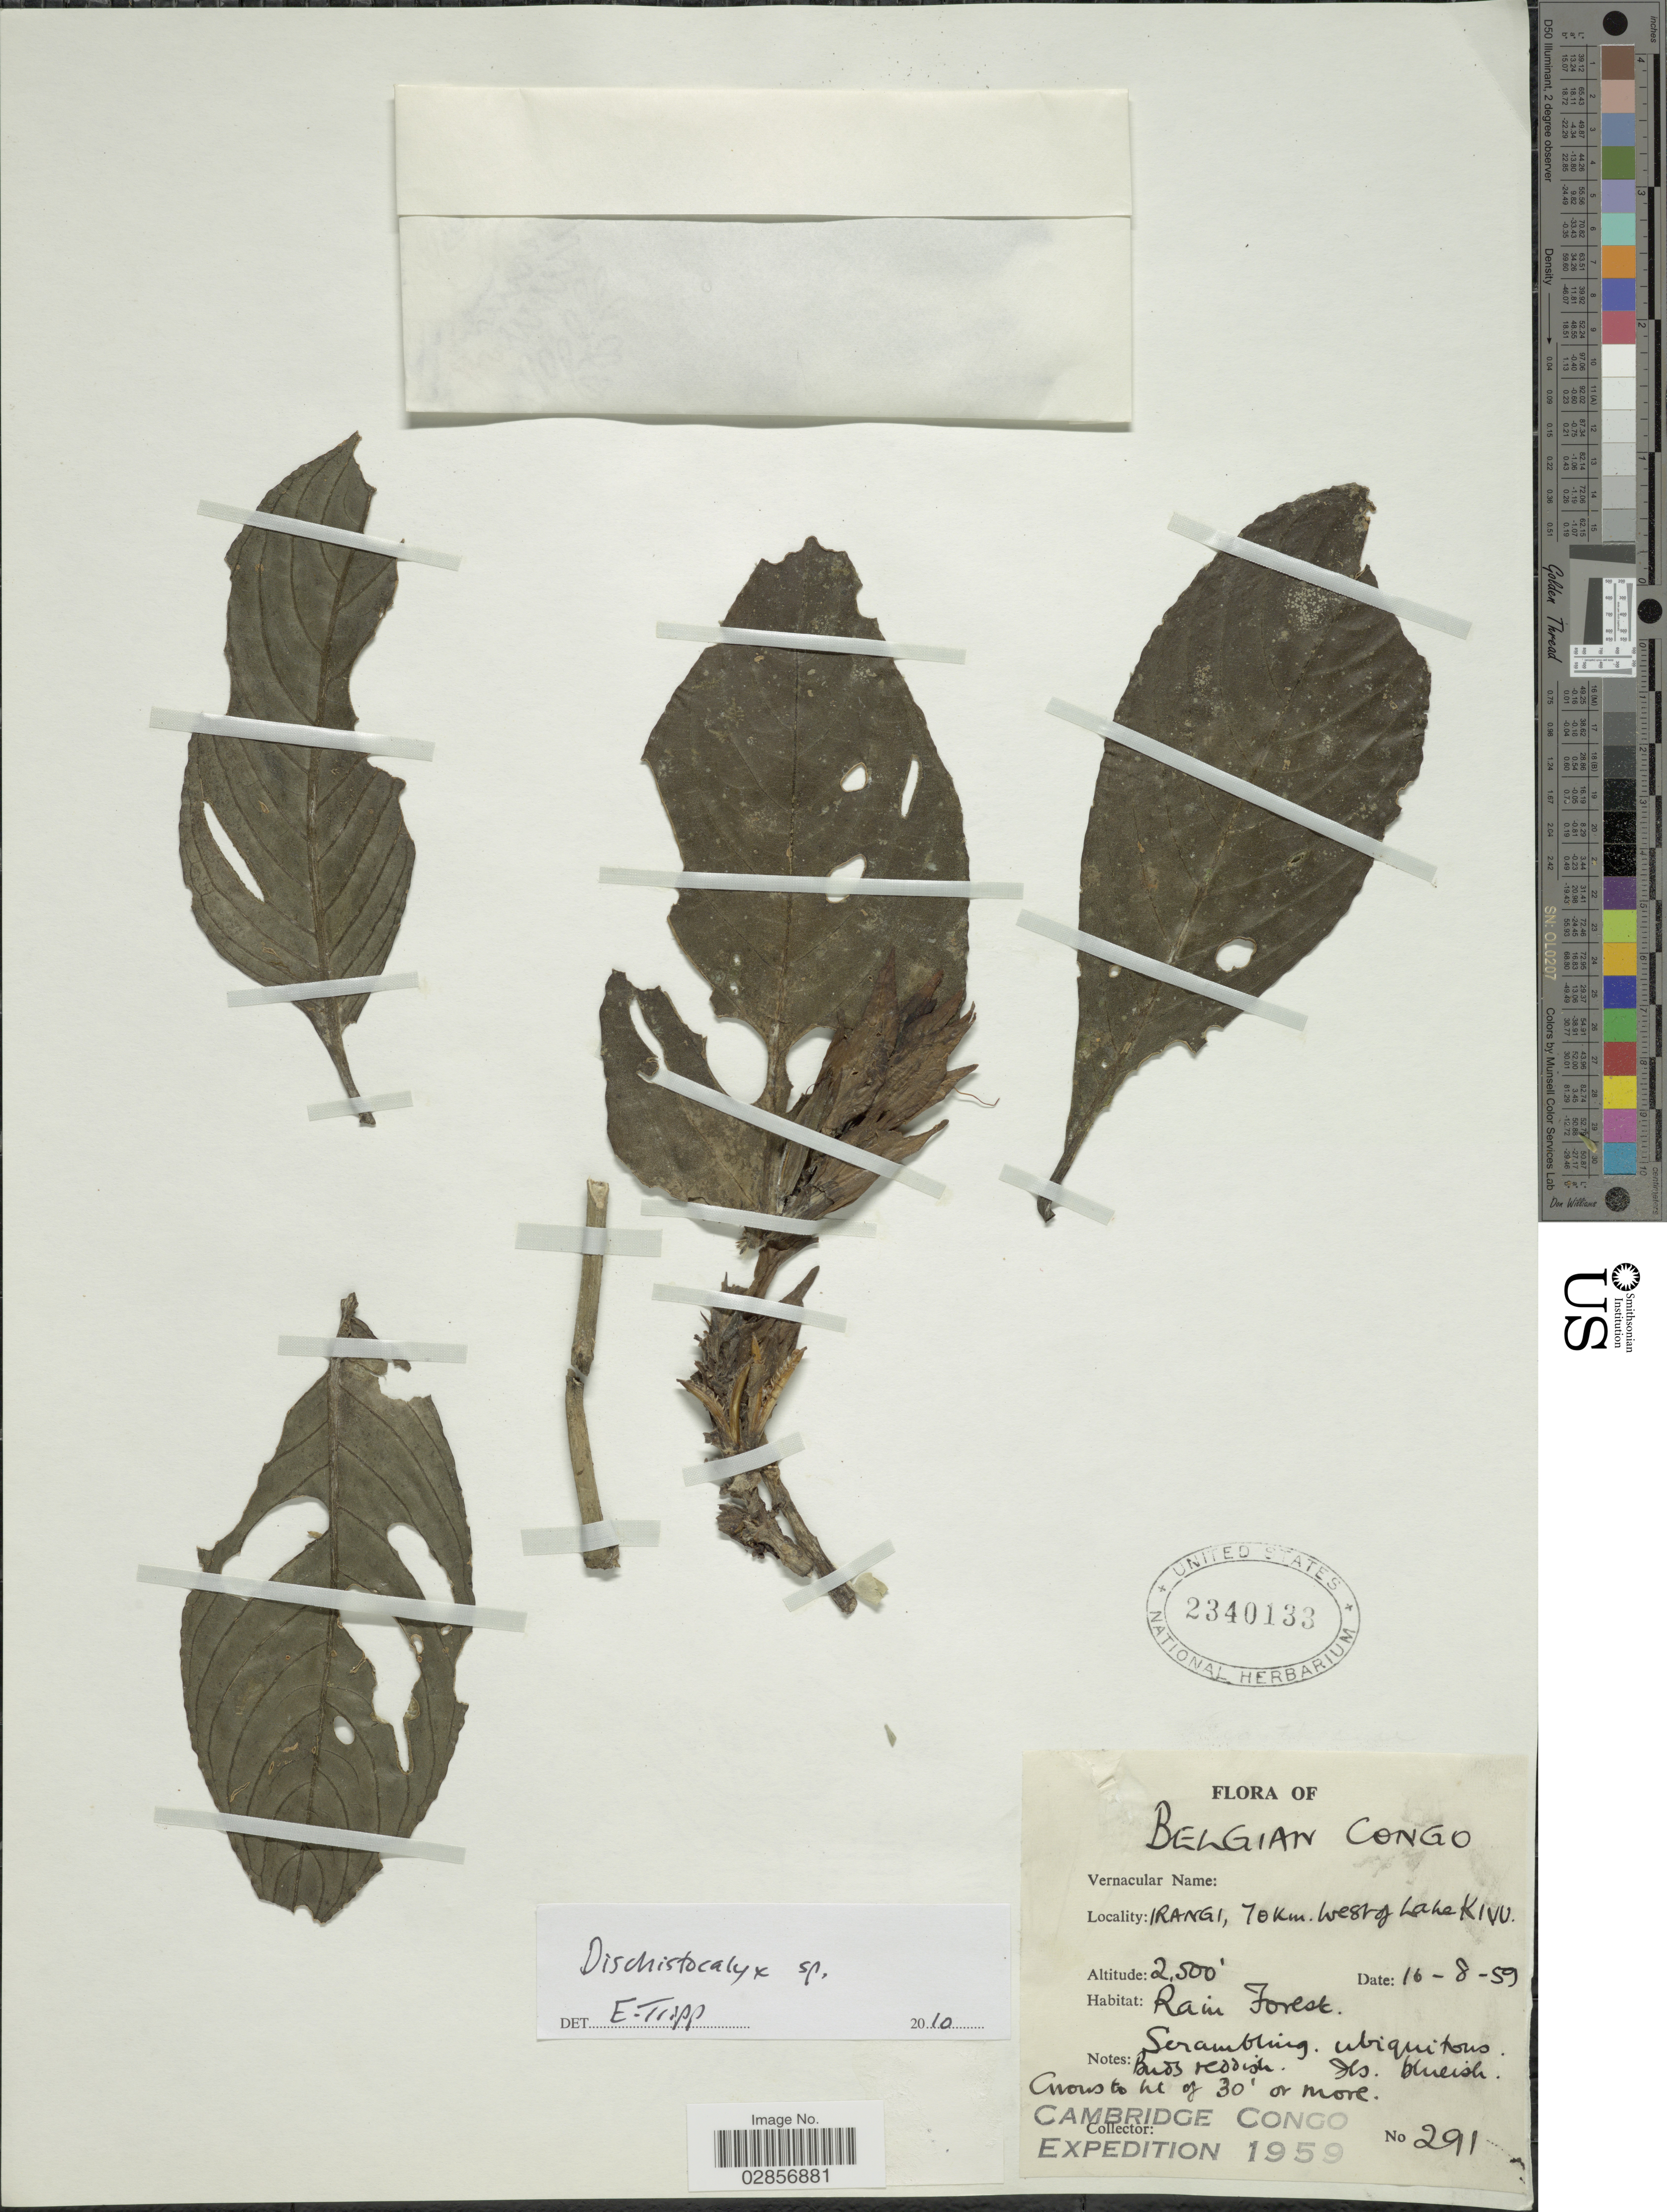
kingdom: Plantae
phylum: Tracheophyta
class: Magnoliopsida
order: Lamiales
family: Acanthaceae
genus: Dischistocalyx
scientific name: Dischistocalyx sp.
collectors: Cambridge Congo Expedition 1959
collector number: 291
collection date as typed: Transcribed d/m/y: 16/8/59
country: Congo, Democratic Republic of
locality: Belgian Congo. Irangi, 70 km. west of Lake Kivu.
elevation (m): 762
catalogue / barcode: US 2340133